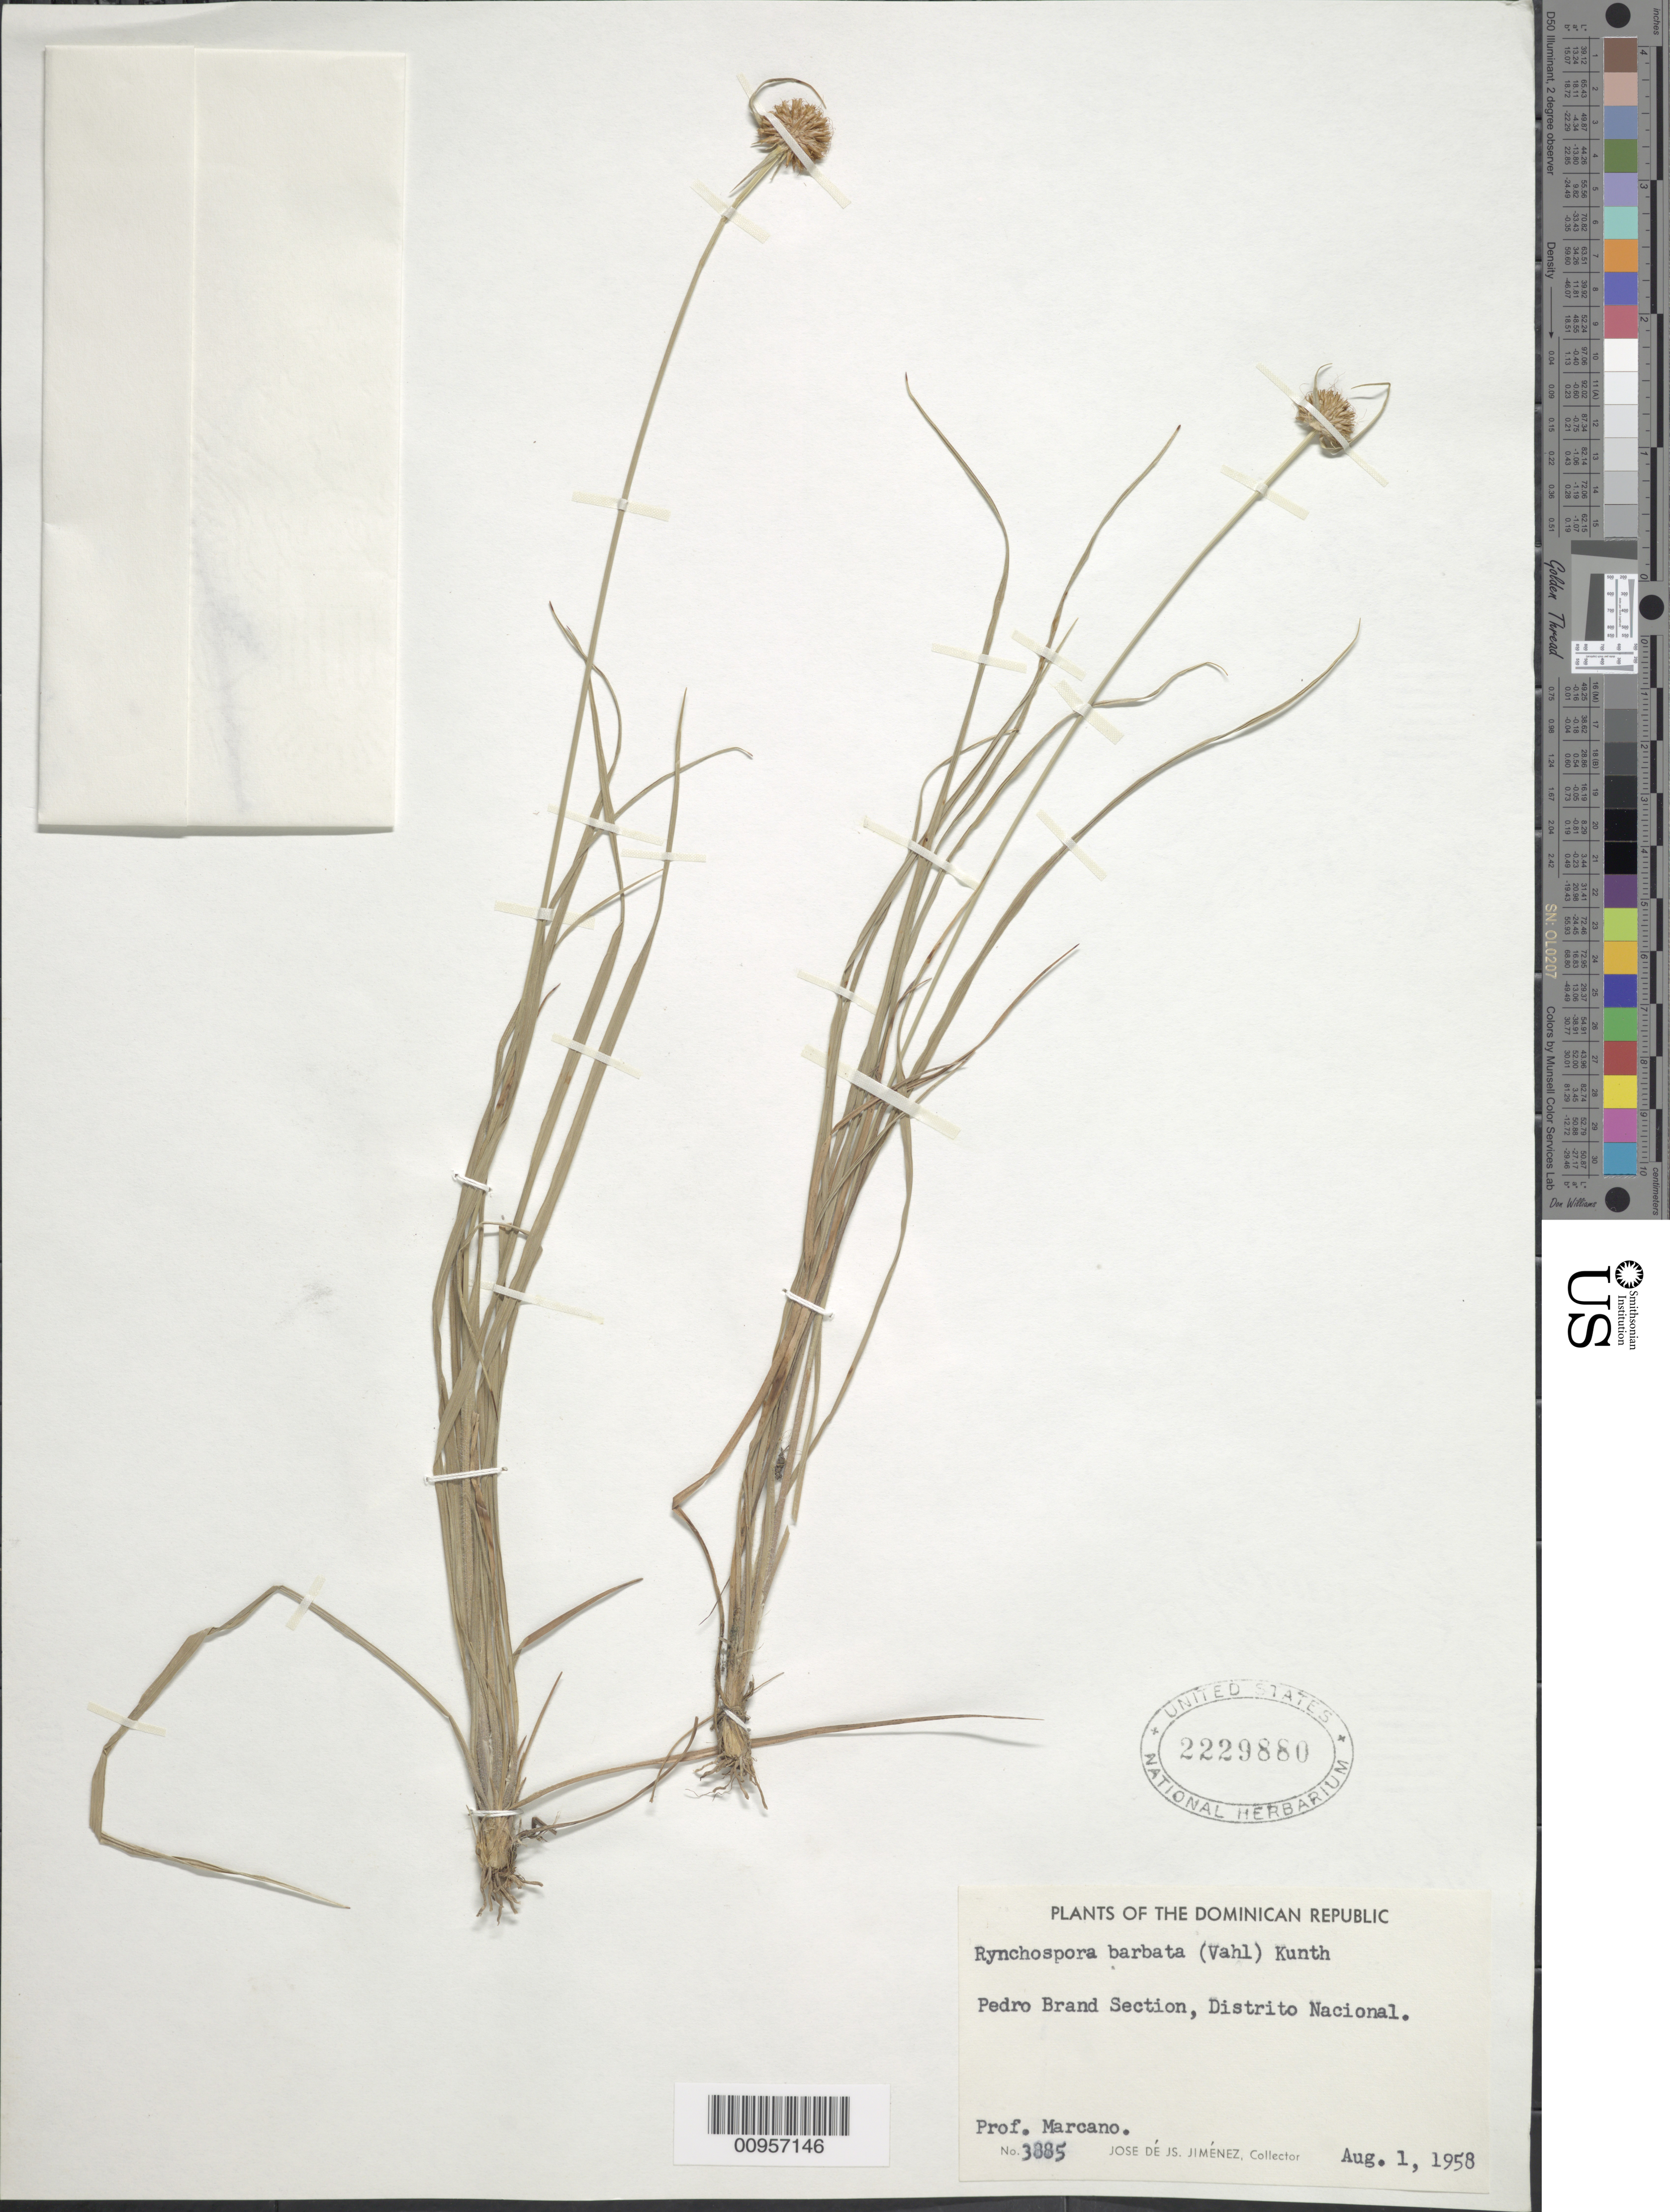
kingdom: Plantae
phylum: Tracheophyta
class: Liliopsida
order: Poales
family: Cyperaceae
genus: Rhynchospora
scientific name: Rhynchospora barbata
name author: (Vahl) Kunth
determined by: Alves, K.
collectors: J. J. Jiménez & E. J. Marcano F.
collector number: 3885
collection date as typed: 01 Aug 1958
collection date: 1958-08-01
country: Dominican Republic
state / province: Distrito Nacional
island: Hispaniola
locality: Pedro Brand Section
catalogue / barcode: US 2229880